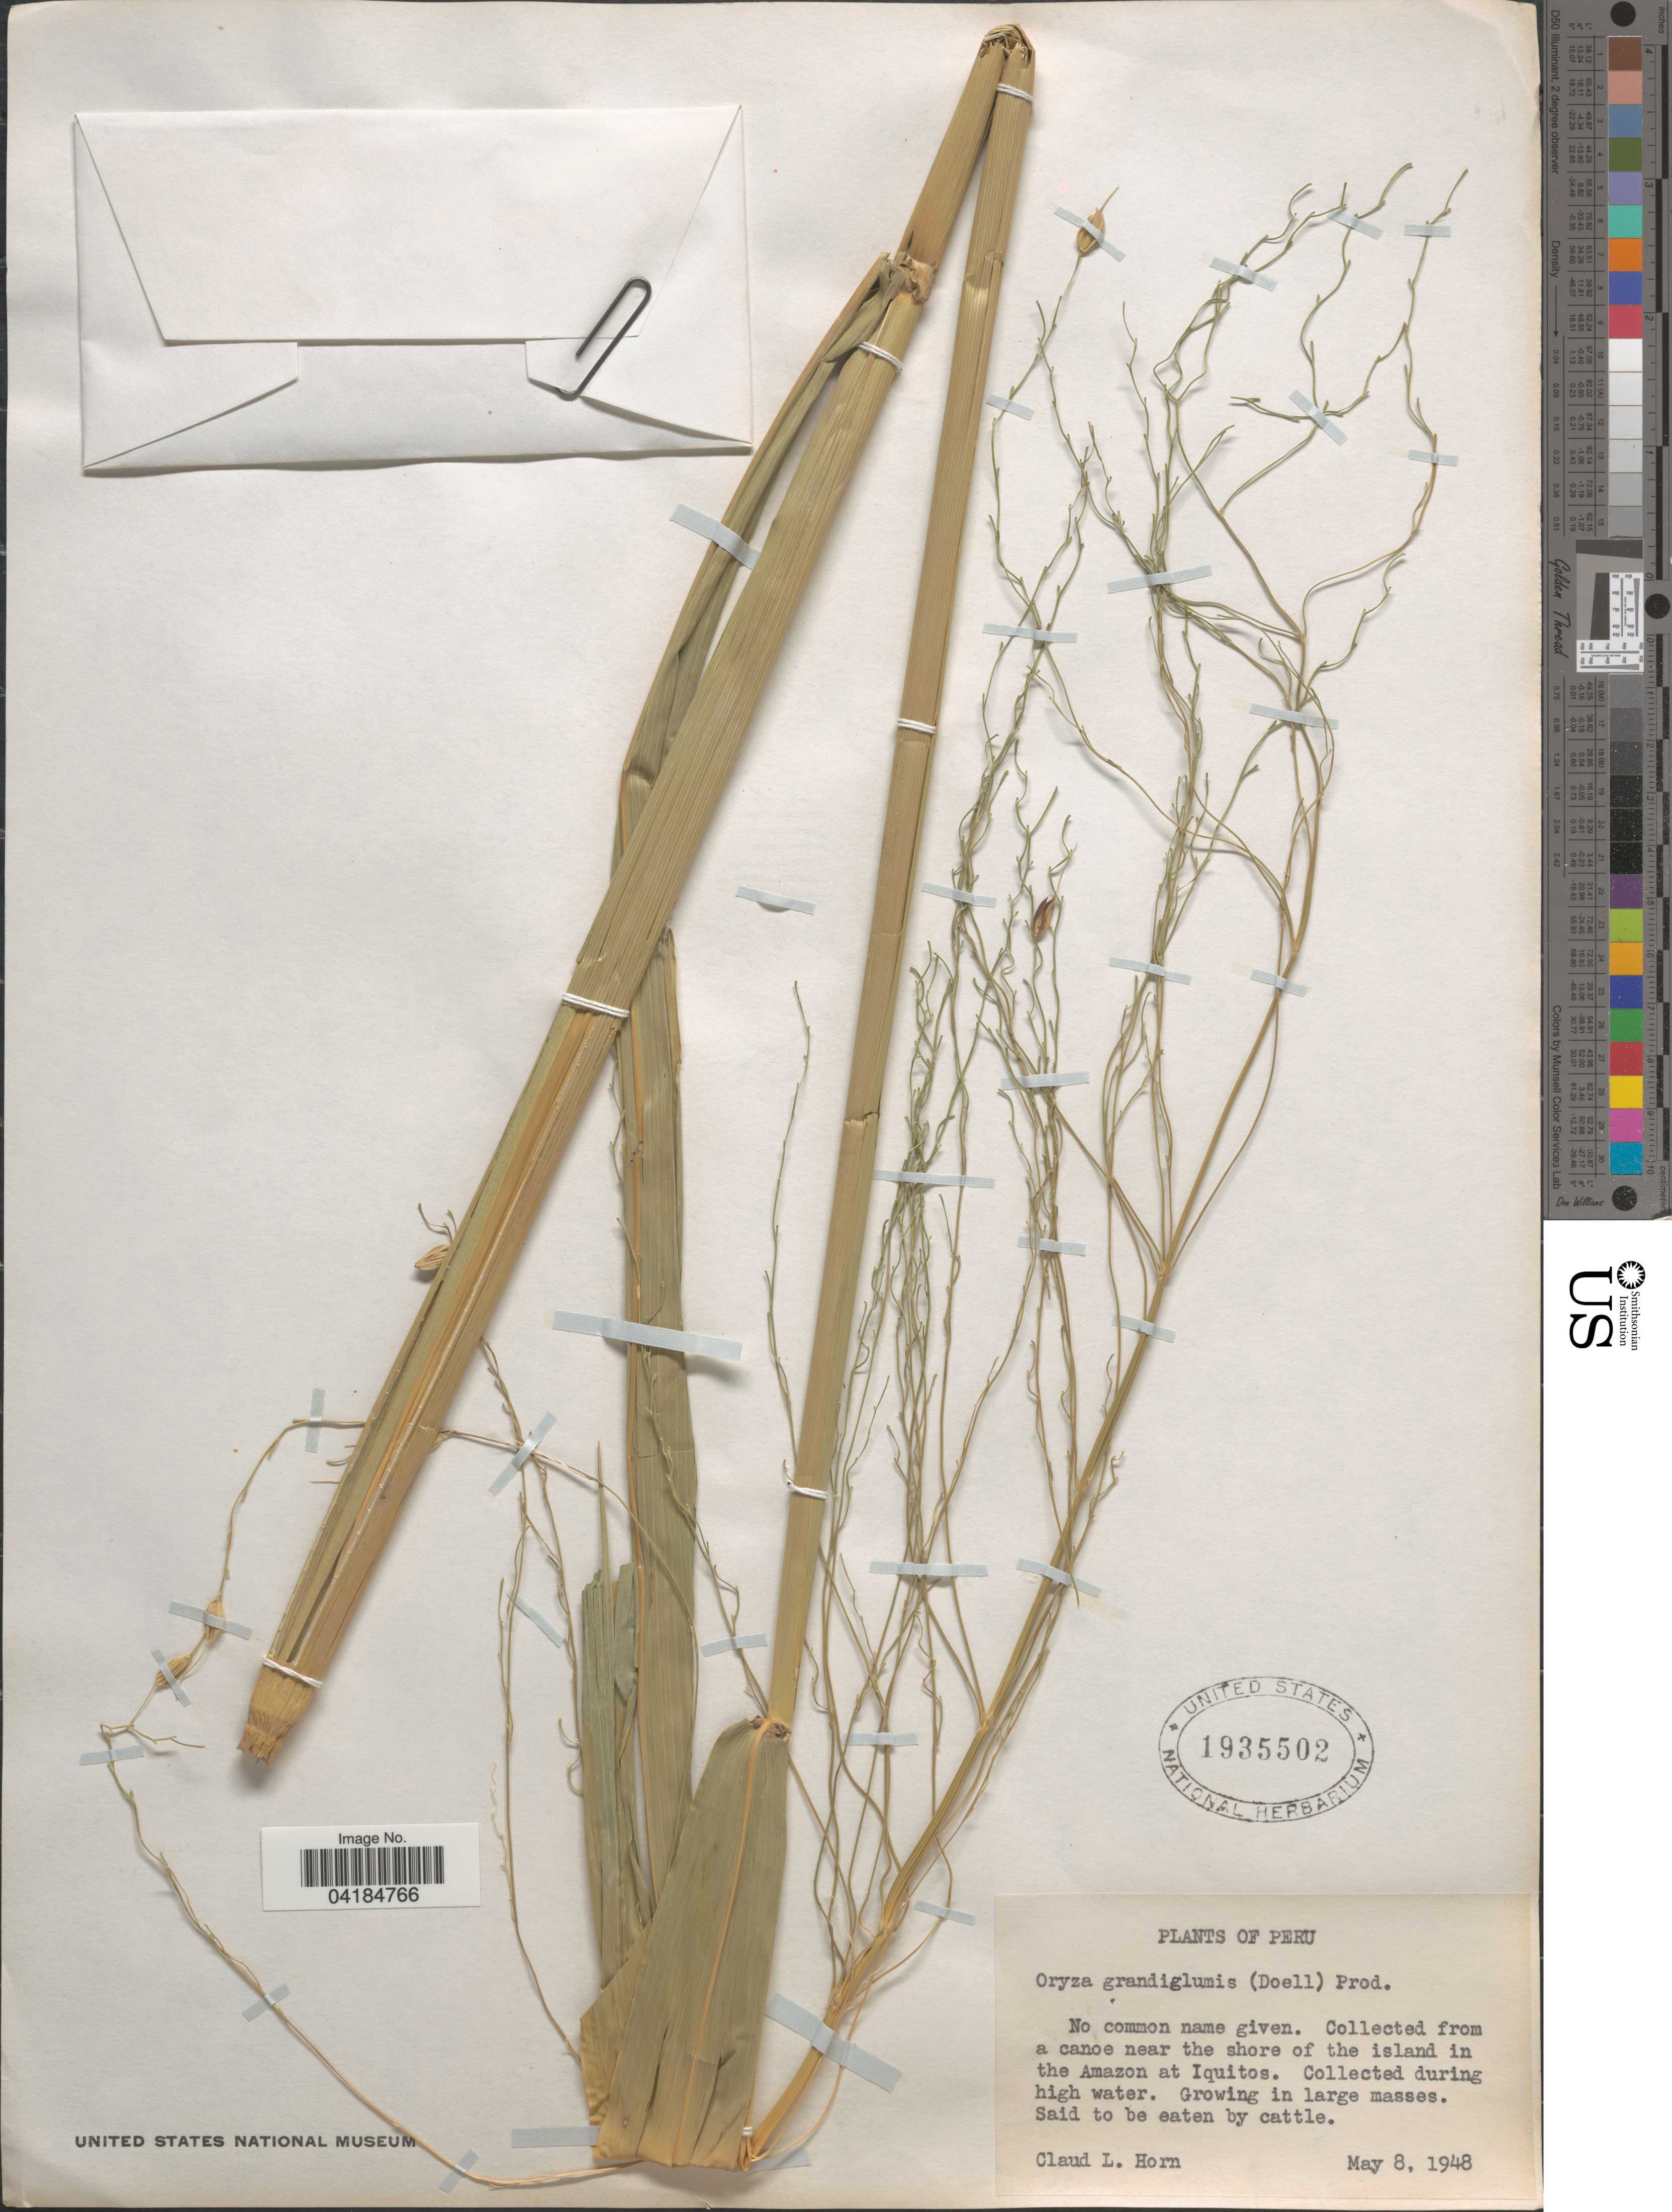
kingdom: Plantae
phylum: Tracheophyta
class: Liliopsida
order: Poales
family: Poaceae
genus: Oryza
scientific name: Oryza grandiglumis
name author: (Döll) Prod.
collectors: C. Horn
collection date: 1948-05-08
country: Peru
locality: Near the shore of the island in the Amazon at Iquitos.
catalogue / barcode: US 1935502